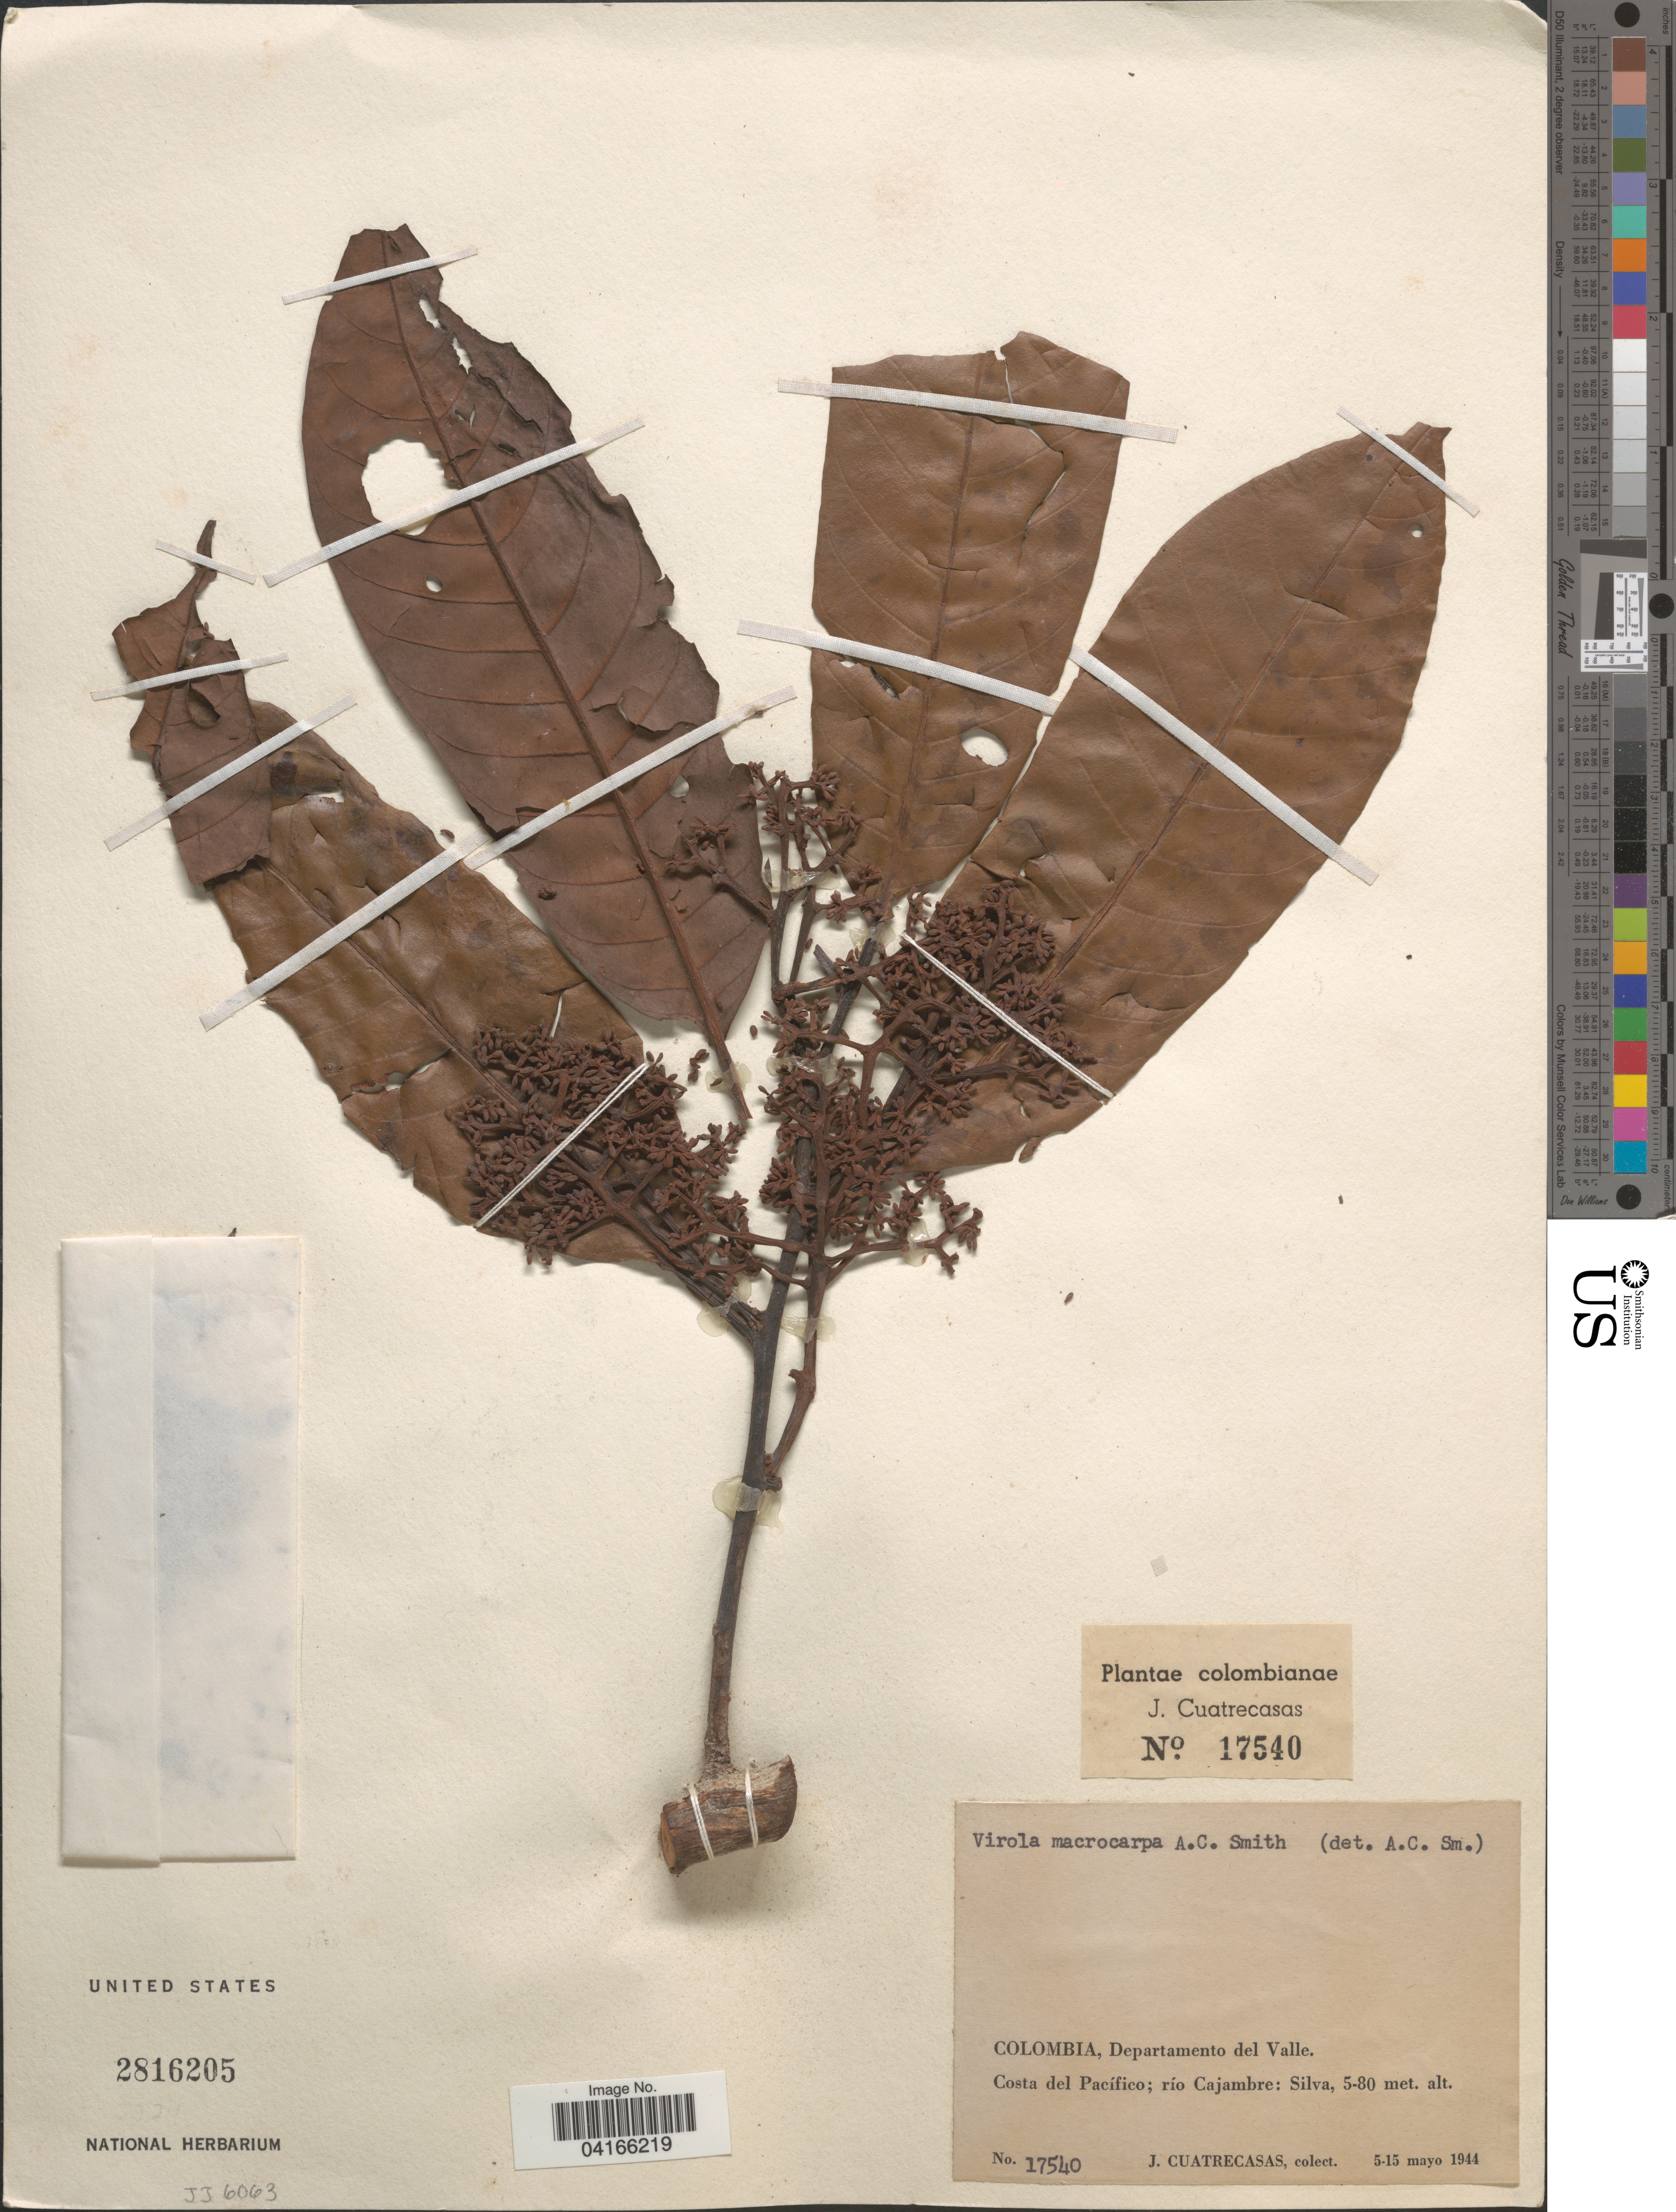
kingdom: Plantae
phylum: Tracheophyta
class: Magnoliopsida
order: Magnoliales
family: Myristicaceae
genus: Virola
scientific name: Virola macrocarpa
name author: A.C. Sm.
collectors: J. Cuatrecasas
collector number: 17540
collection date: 1944-05-05/1944-05-15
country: Colombia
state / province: Valle del Cauca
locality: Departamento del Valle. Costa del Pacífico; río Cajambre.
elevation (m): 5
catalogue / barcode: US 2816205